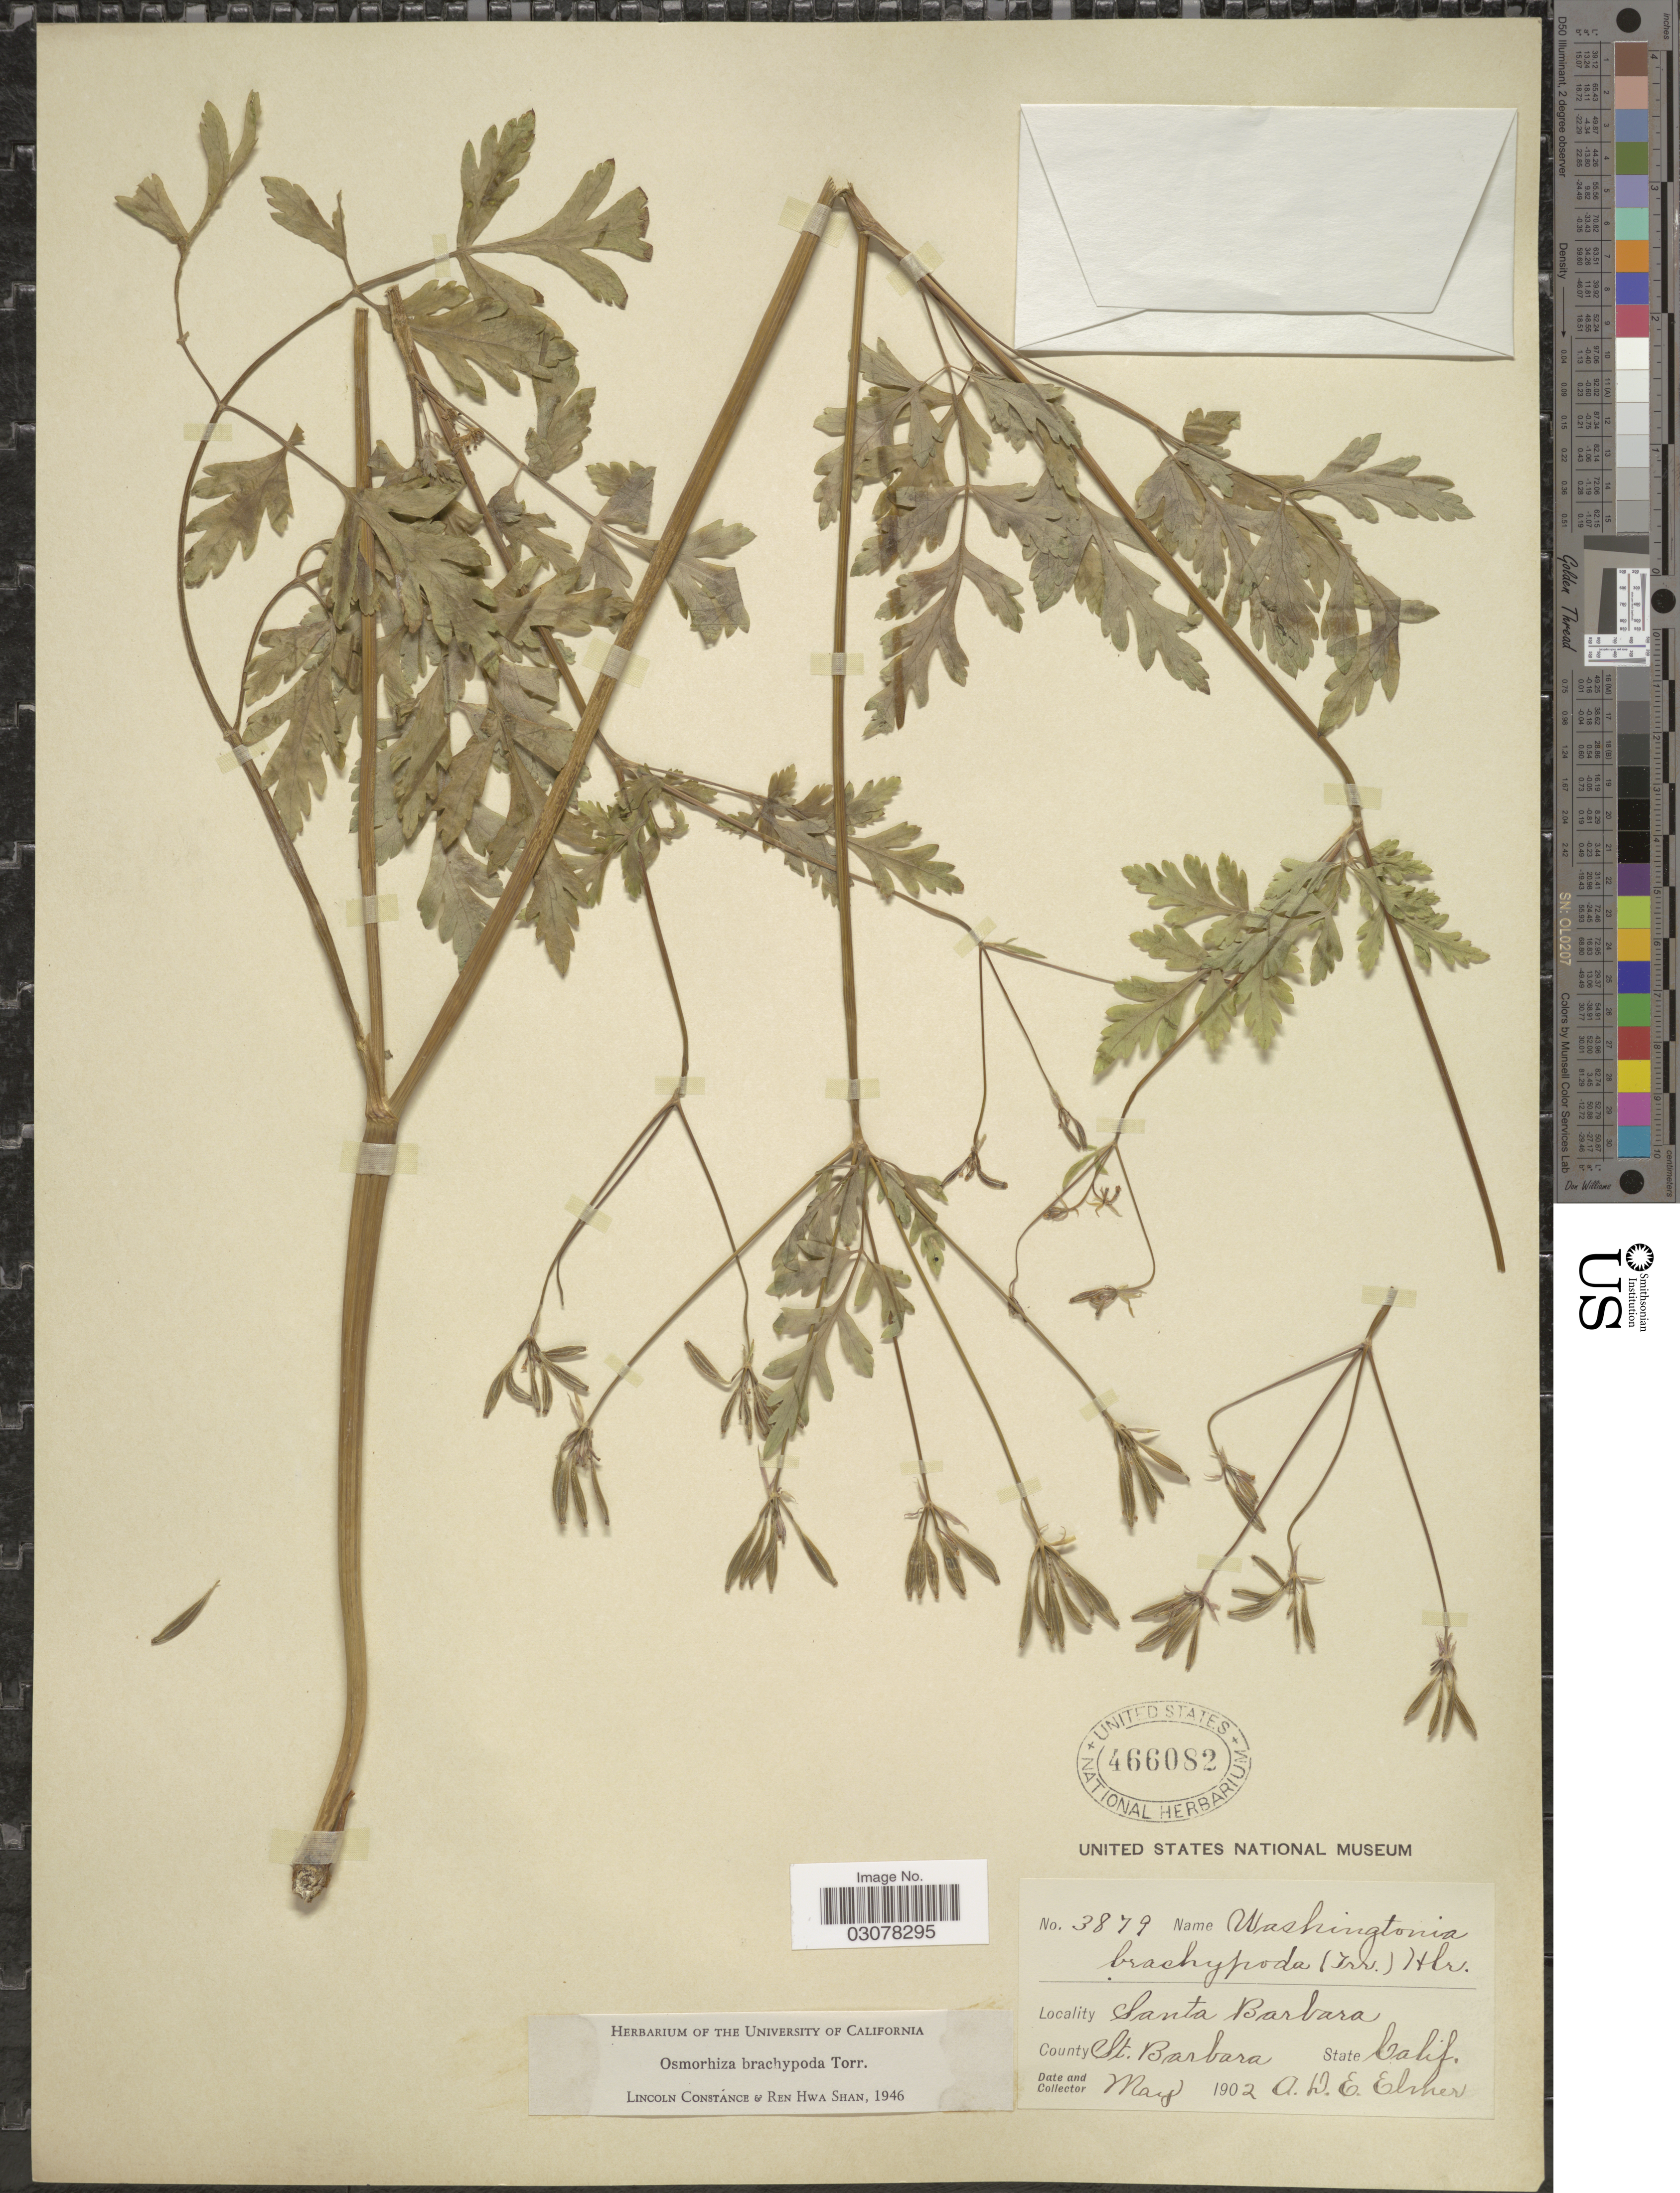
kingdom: Plantae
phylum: Tracheophyta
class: Magnoliopsida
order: Apiales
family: Apiaceae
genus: Osmorhiza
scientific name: Osmorhiza brachypoda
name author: Torr. ex Durand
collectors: A. D. E. Elmer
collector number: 3879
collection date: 1902-05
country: United States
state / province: California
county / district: Santa Barbara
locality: Santa Barbara. County St. Barbara.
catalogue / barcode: US 466082